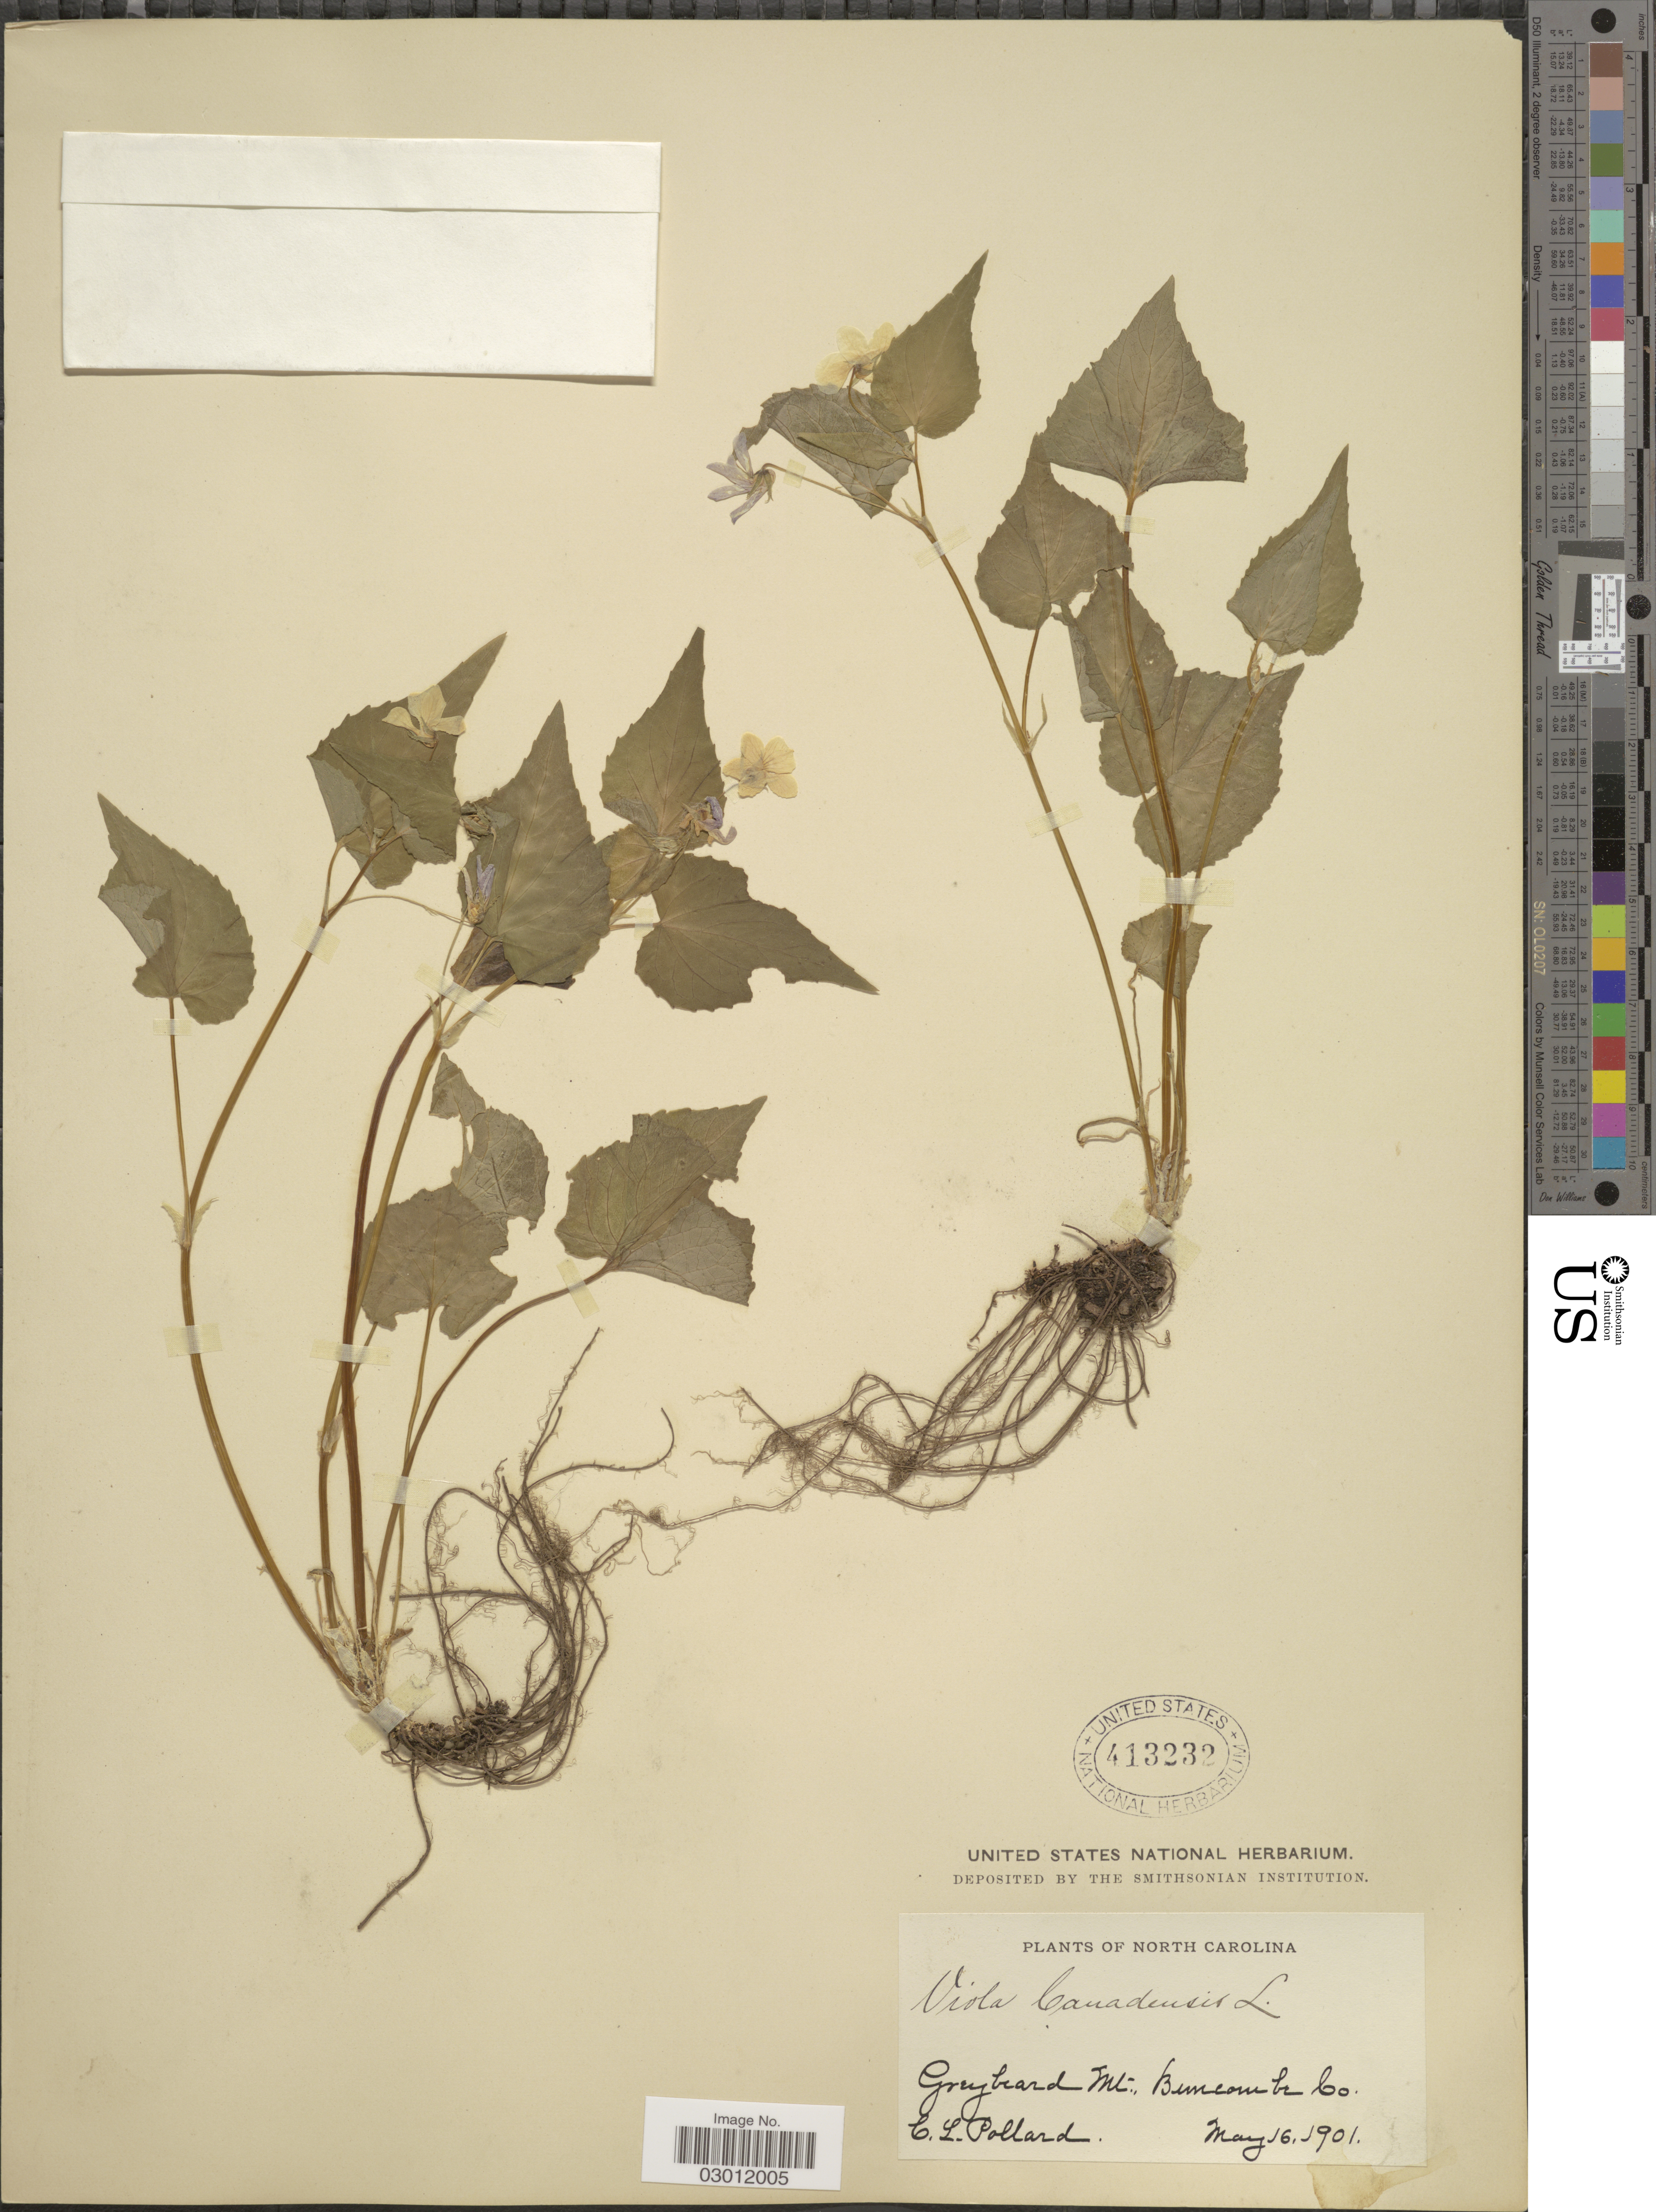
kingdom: Plantae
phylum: Tracheophyta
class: Magnoliopsida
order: Malpighiales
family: Violaceae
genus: Viola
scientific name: Viola canadensis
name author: L.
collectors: C. L. Pollard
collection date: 1901-05-16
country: United States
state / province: North Carolina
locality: Greybeard Mt., Bemcombe Co.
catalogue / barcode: US 413232